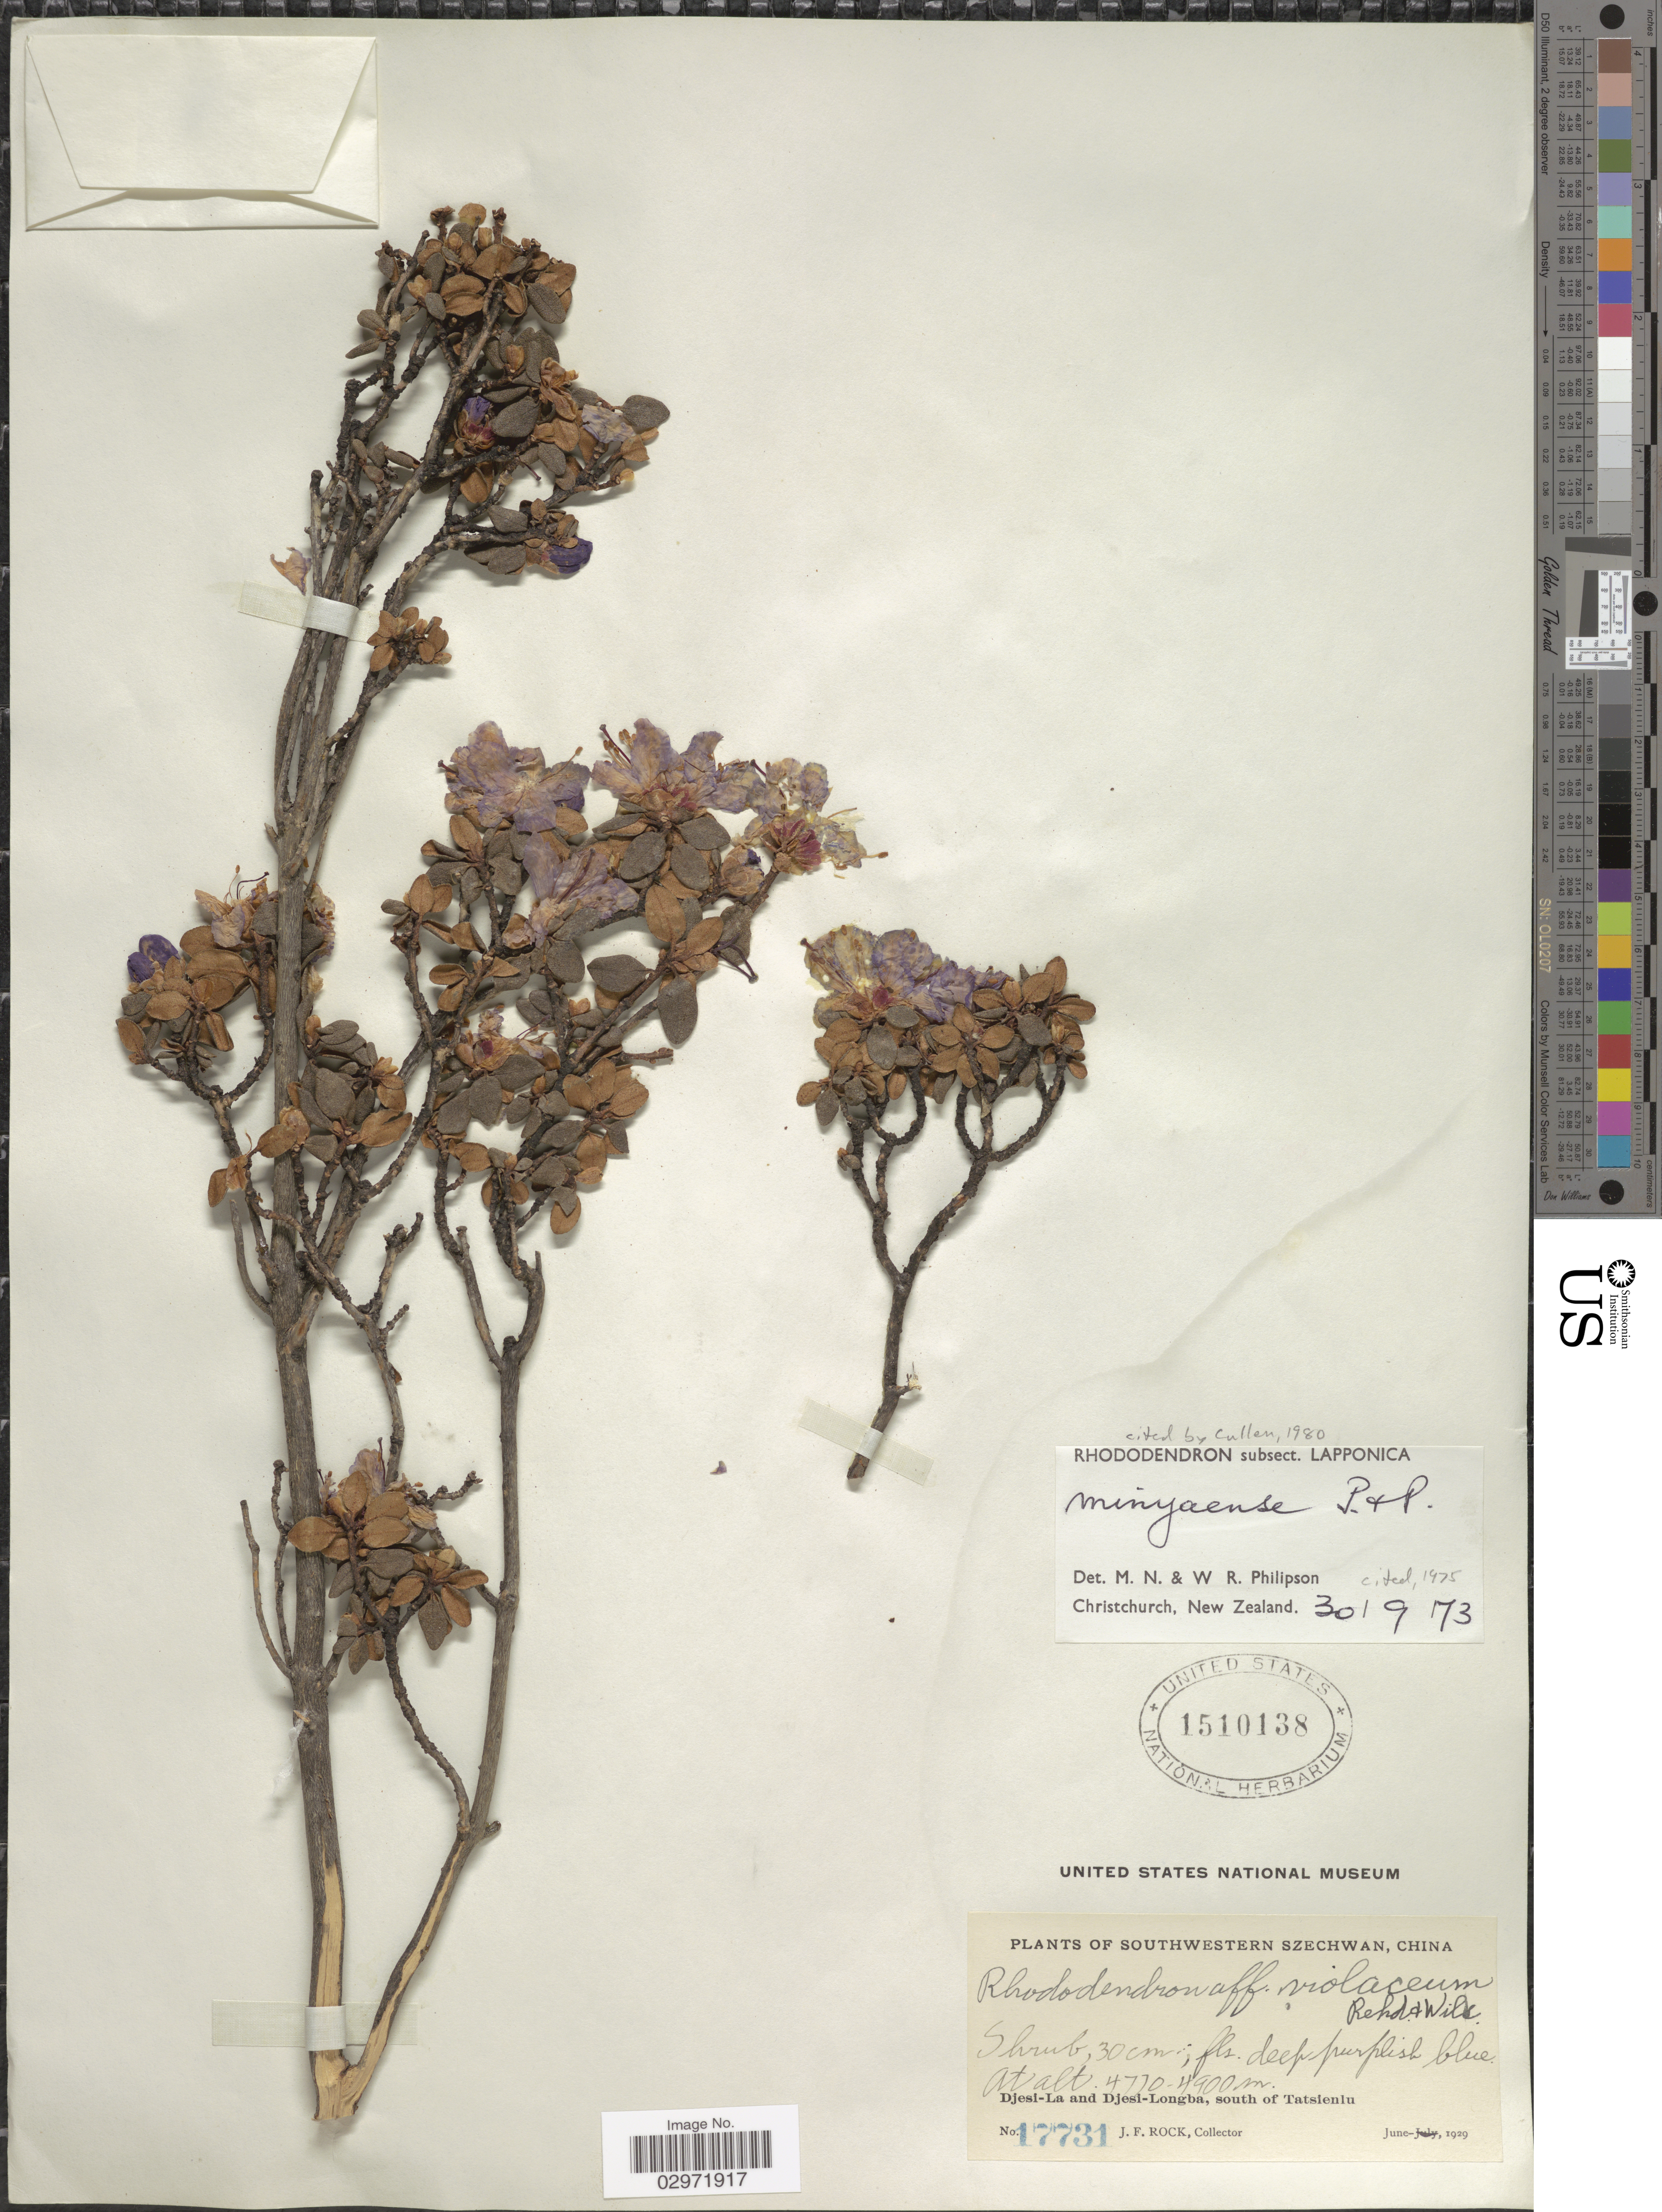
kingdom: Plantae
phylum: Tracheophyta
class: Magnoliopsida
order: Ericales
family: Ericaceae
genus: Rhododendron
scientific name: Rhododendron minyaense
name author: M. N. Philipson & Philipson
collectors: J. Rock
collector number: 17731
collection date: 1929-06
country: China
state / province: Sichuan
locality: Southwestern Szechwan, Djesi-La and Djesi-Longba, south of Tatsienlu.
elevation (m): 4770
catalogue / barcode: US 1510138